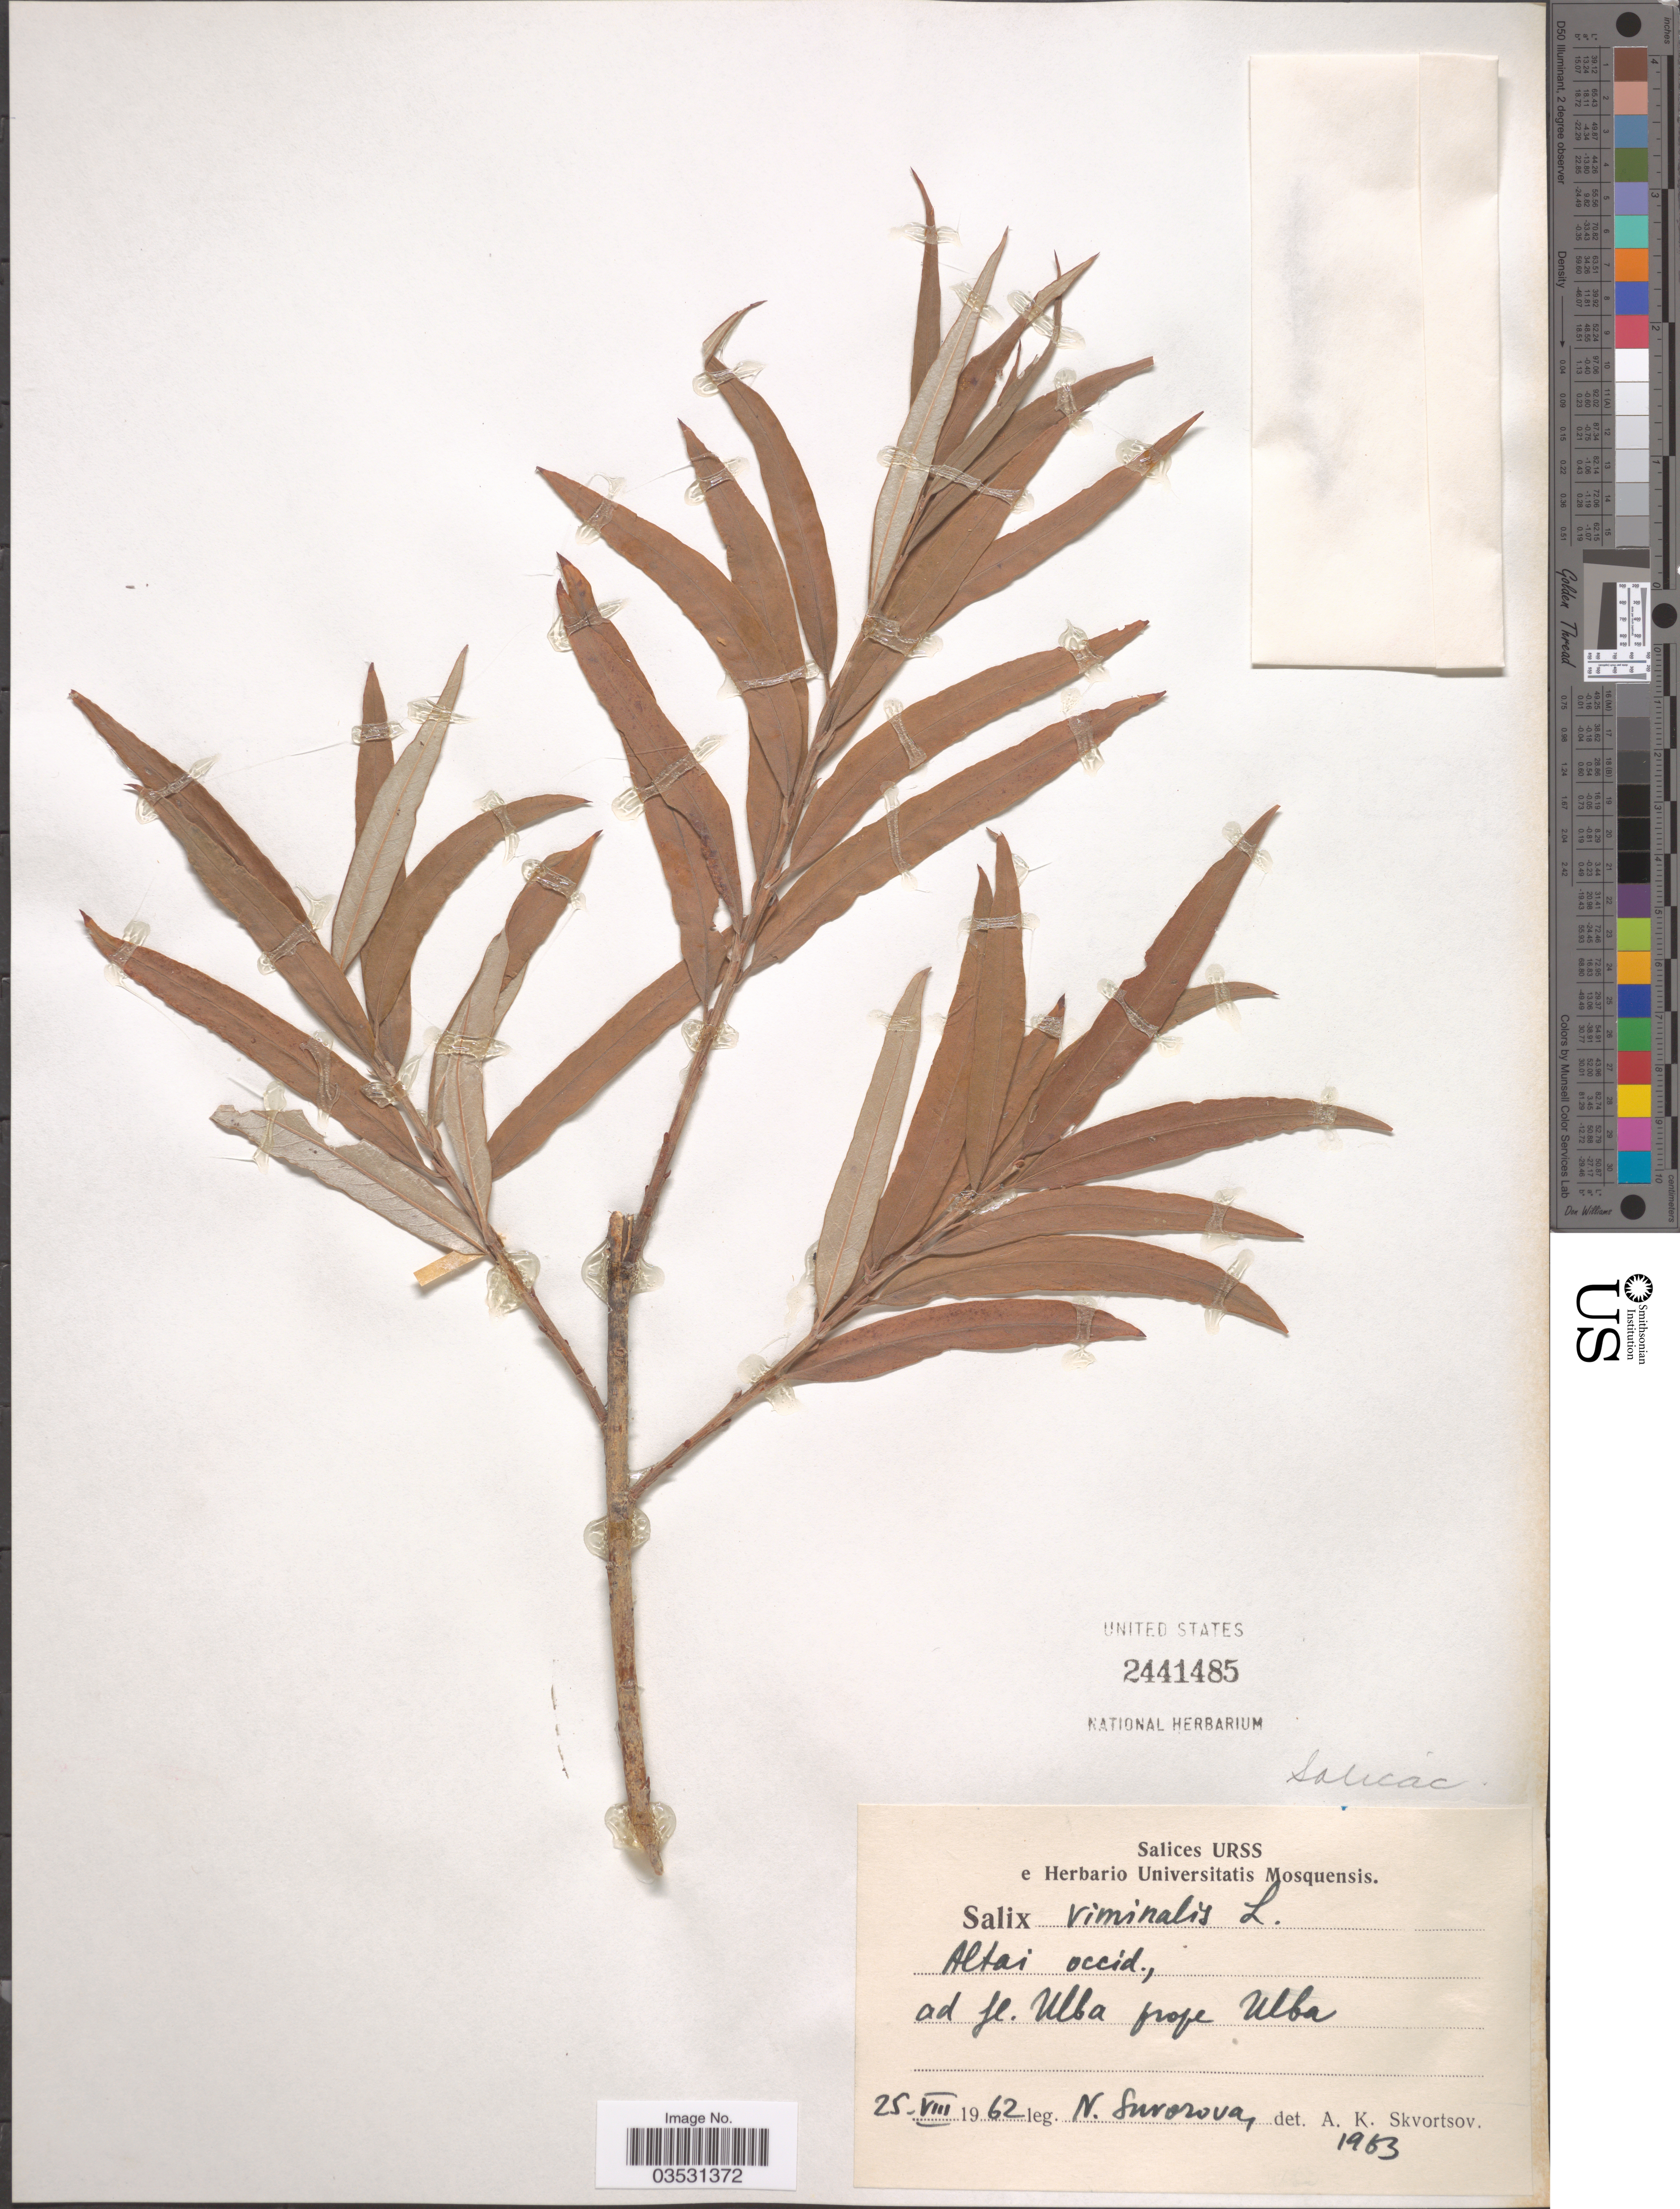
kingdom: Plantae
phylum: Tracheophyta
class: Magnoliopsida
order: Malpighiales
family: Salicaceae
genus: Salix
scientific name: Salix viminalis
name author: L.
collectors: N. Suvorova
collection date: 1962-08-25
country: Russian Federation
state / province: Moscow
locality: Altai occid., ad fl. Ulba prope Ulba.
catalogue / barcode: US 2441485